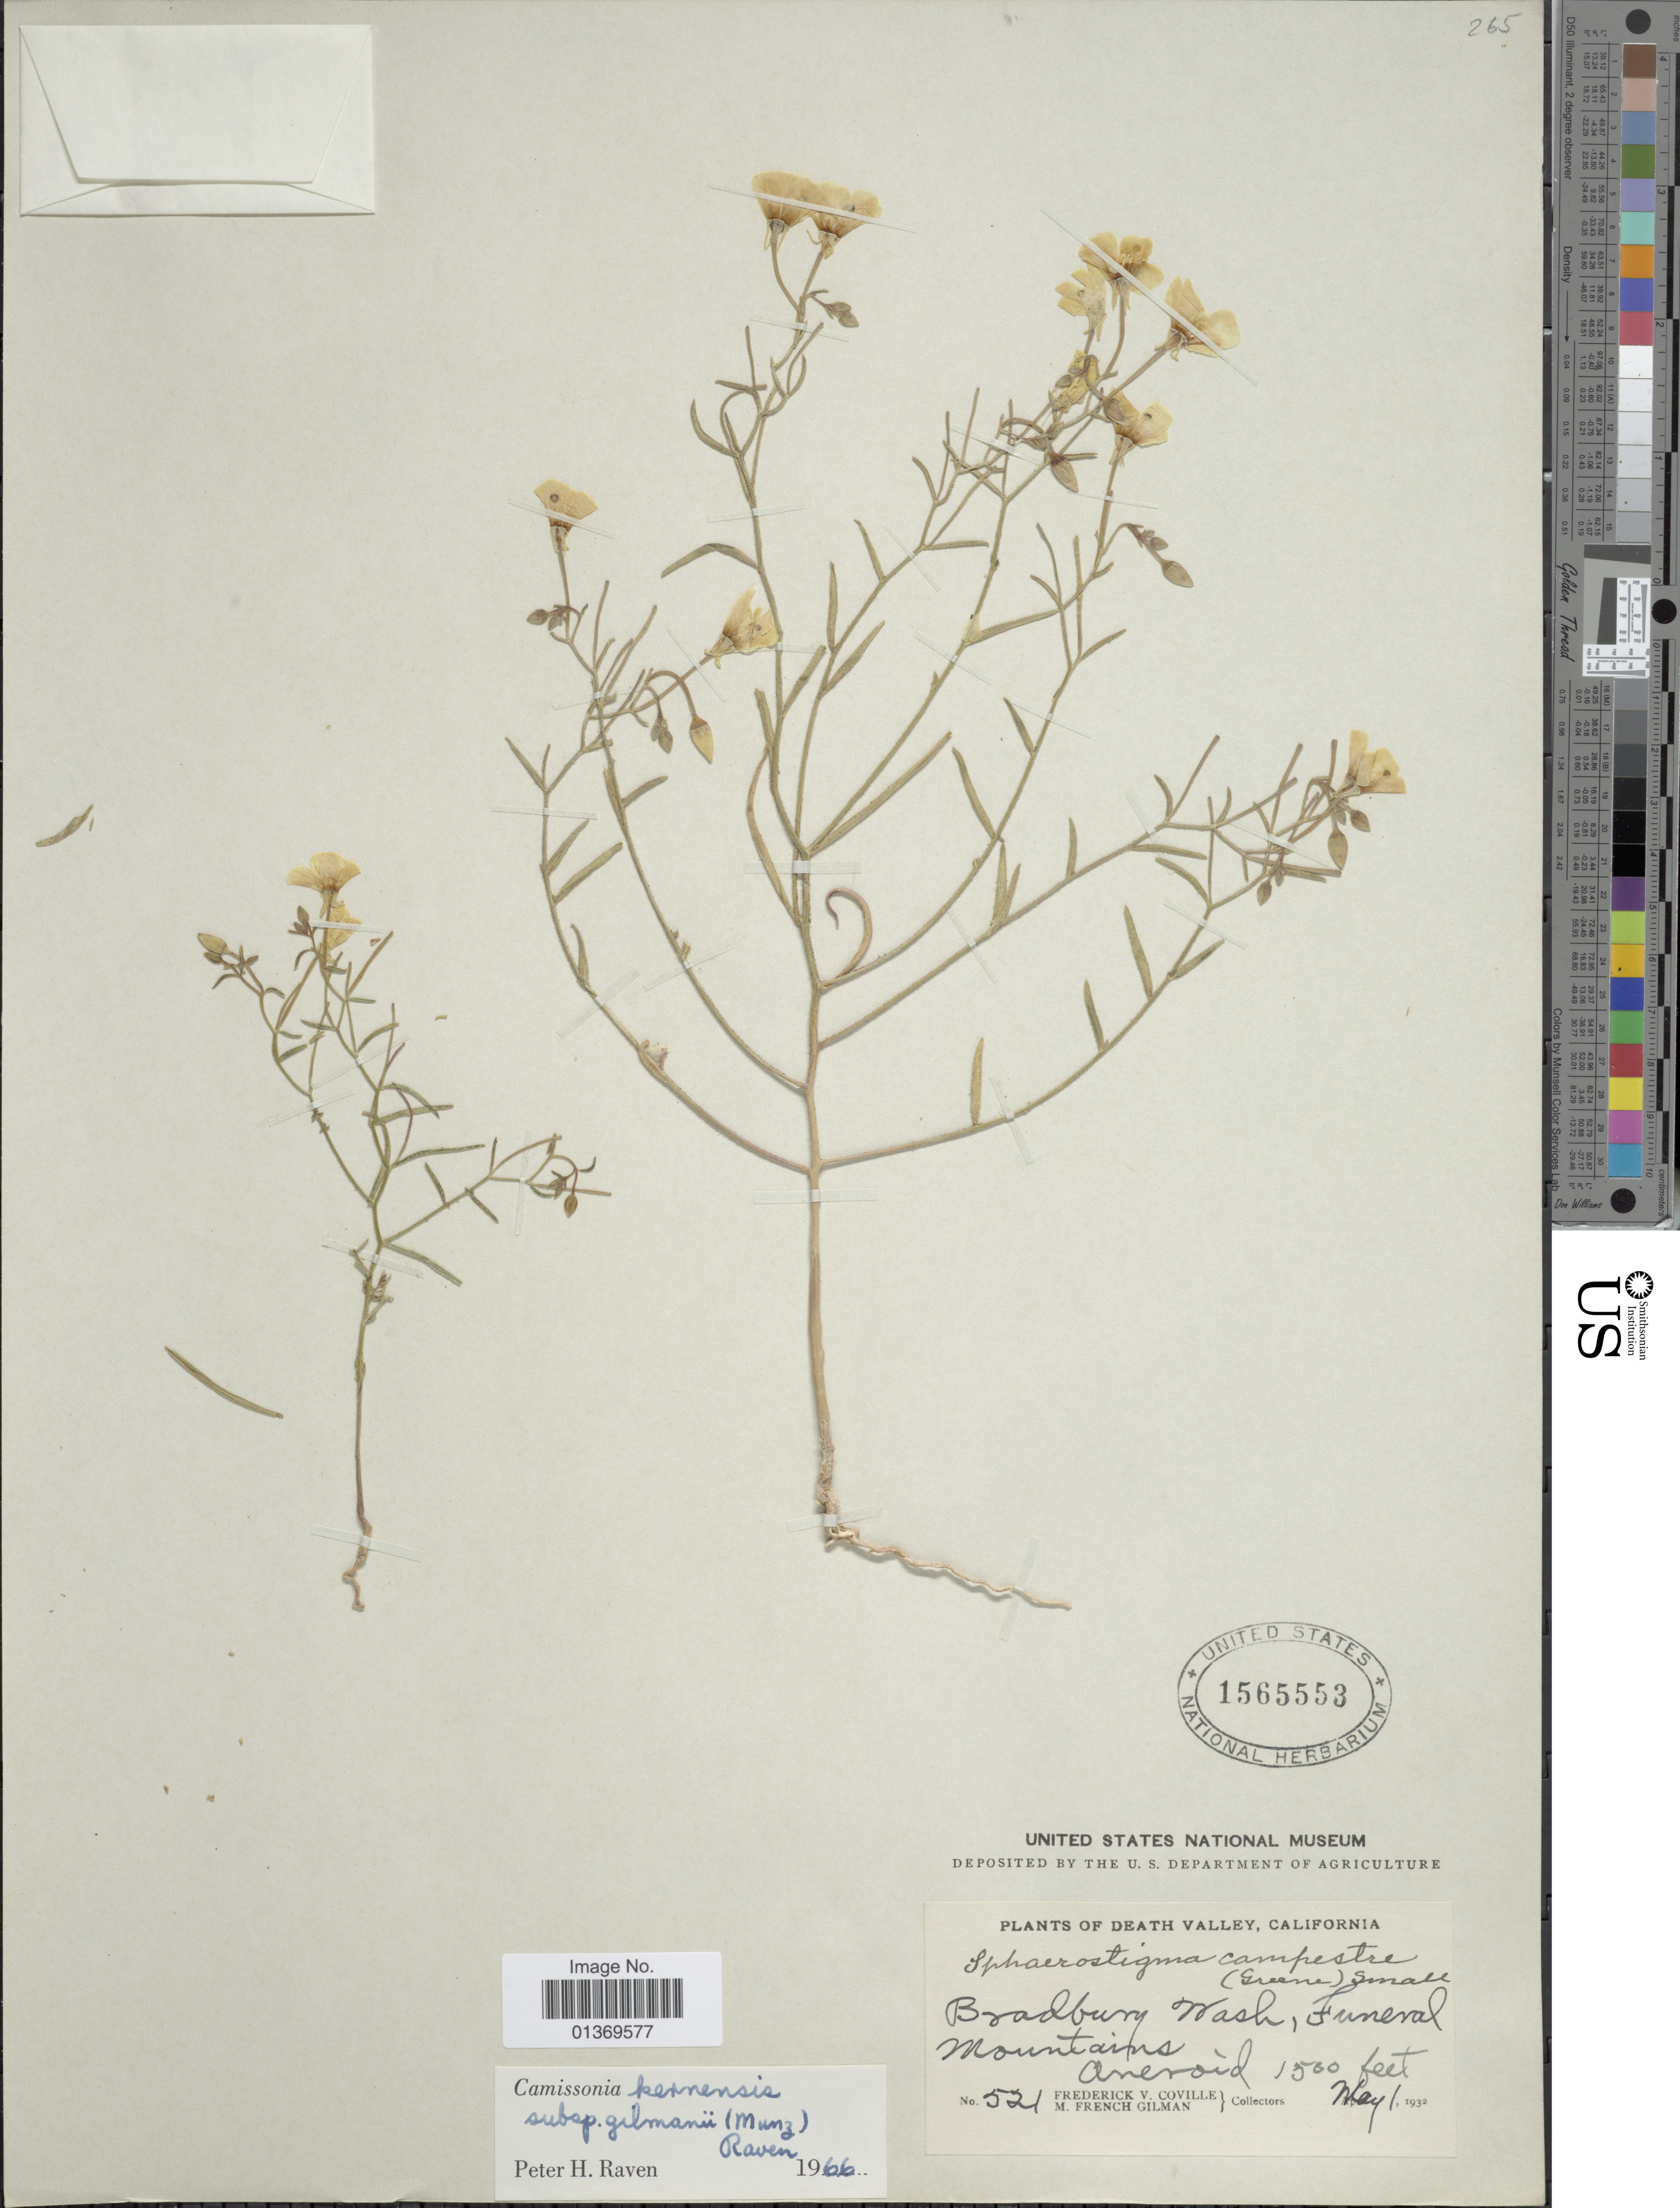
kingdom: Plantae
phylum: Tracheophyta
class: Magnoliopsida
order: Myrtales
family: Onagraceae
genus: Camissonia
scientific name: Camissonia kernensis subsp. gilmanii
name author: (Munz) P.H. Raven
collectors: F. V. Coville & M. F. Gilman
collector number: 521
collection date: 1932-05-01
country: United States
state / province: California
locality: Death Valley, Bradbury Wash, Funeral Mountains, Aneroid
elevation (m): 457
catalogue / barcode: US 1565553